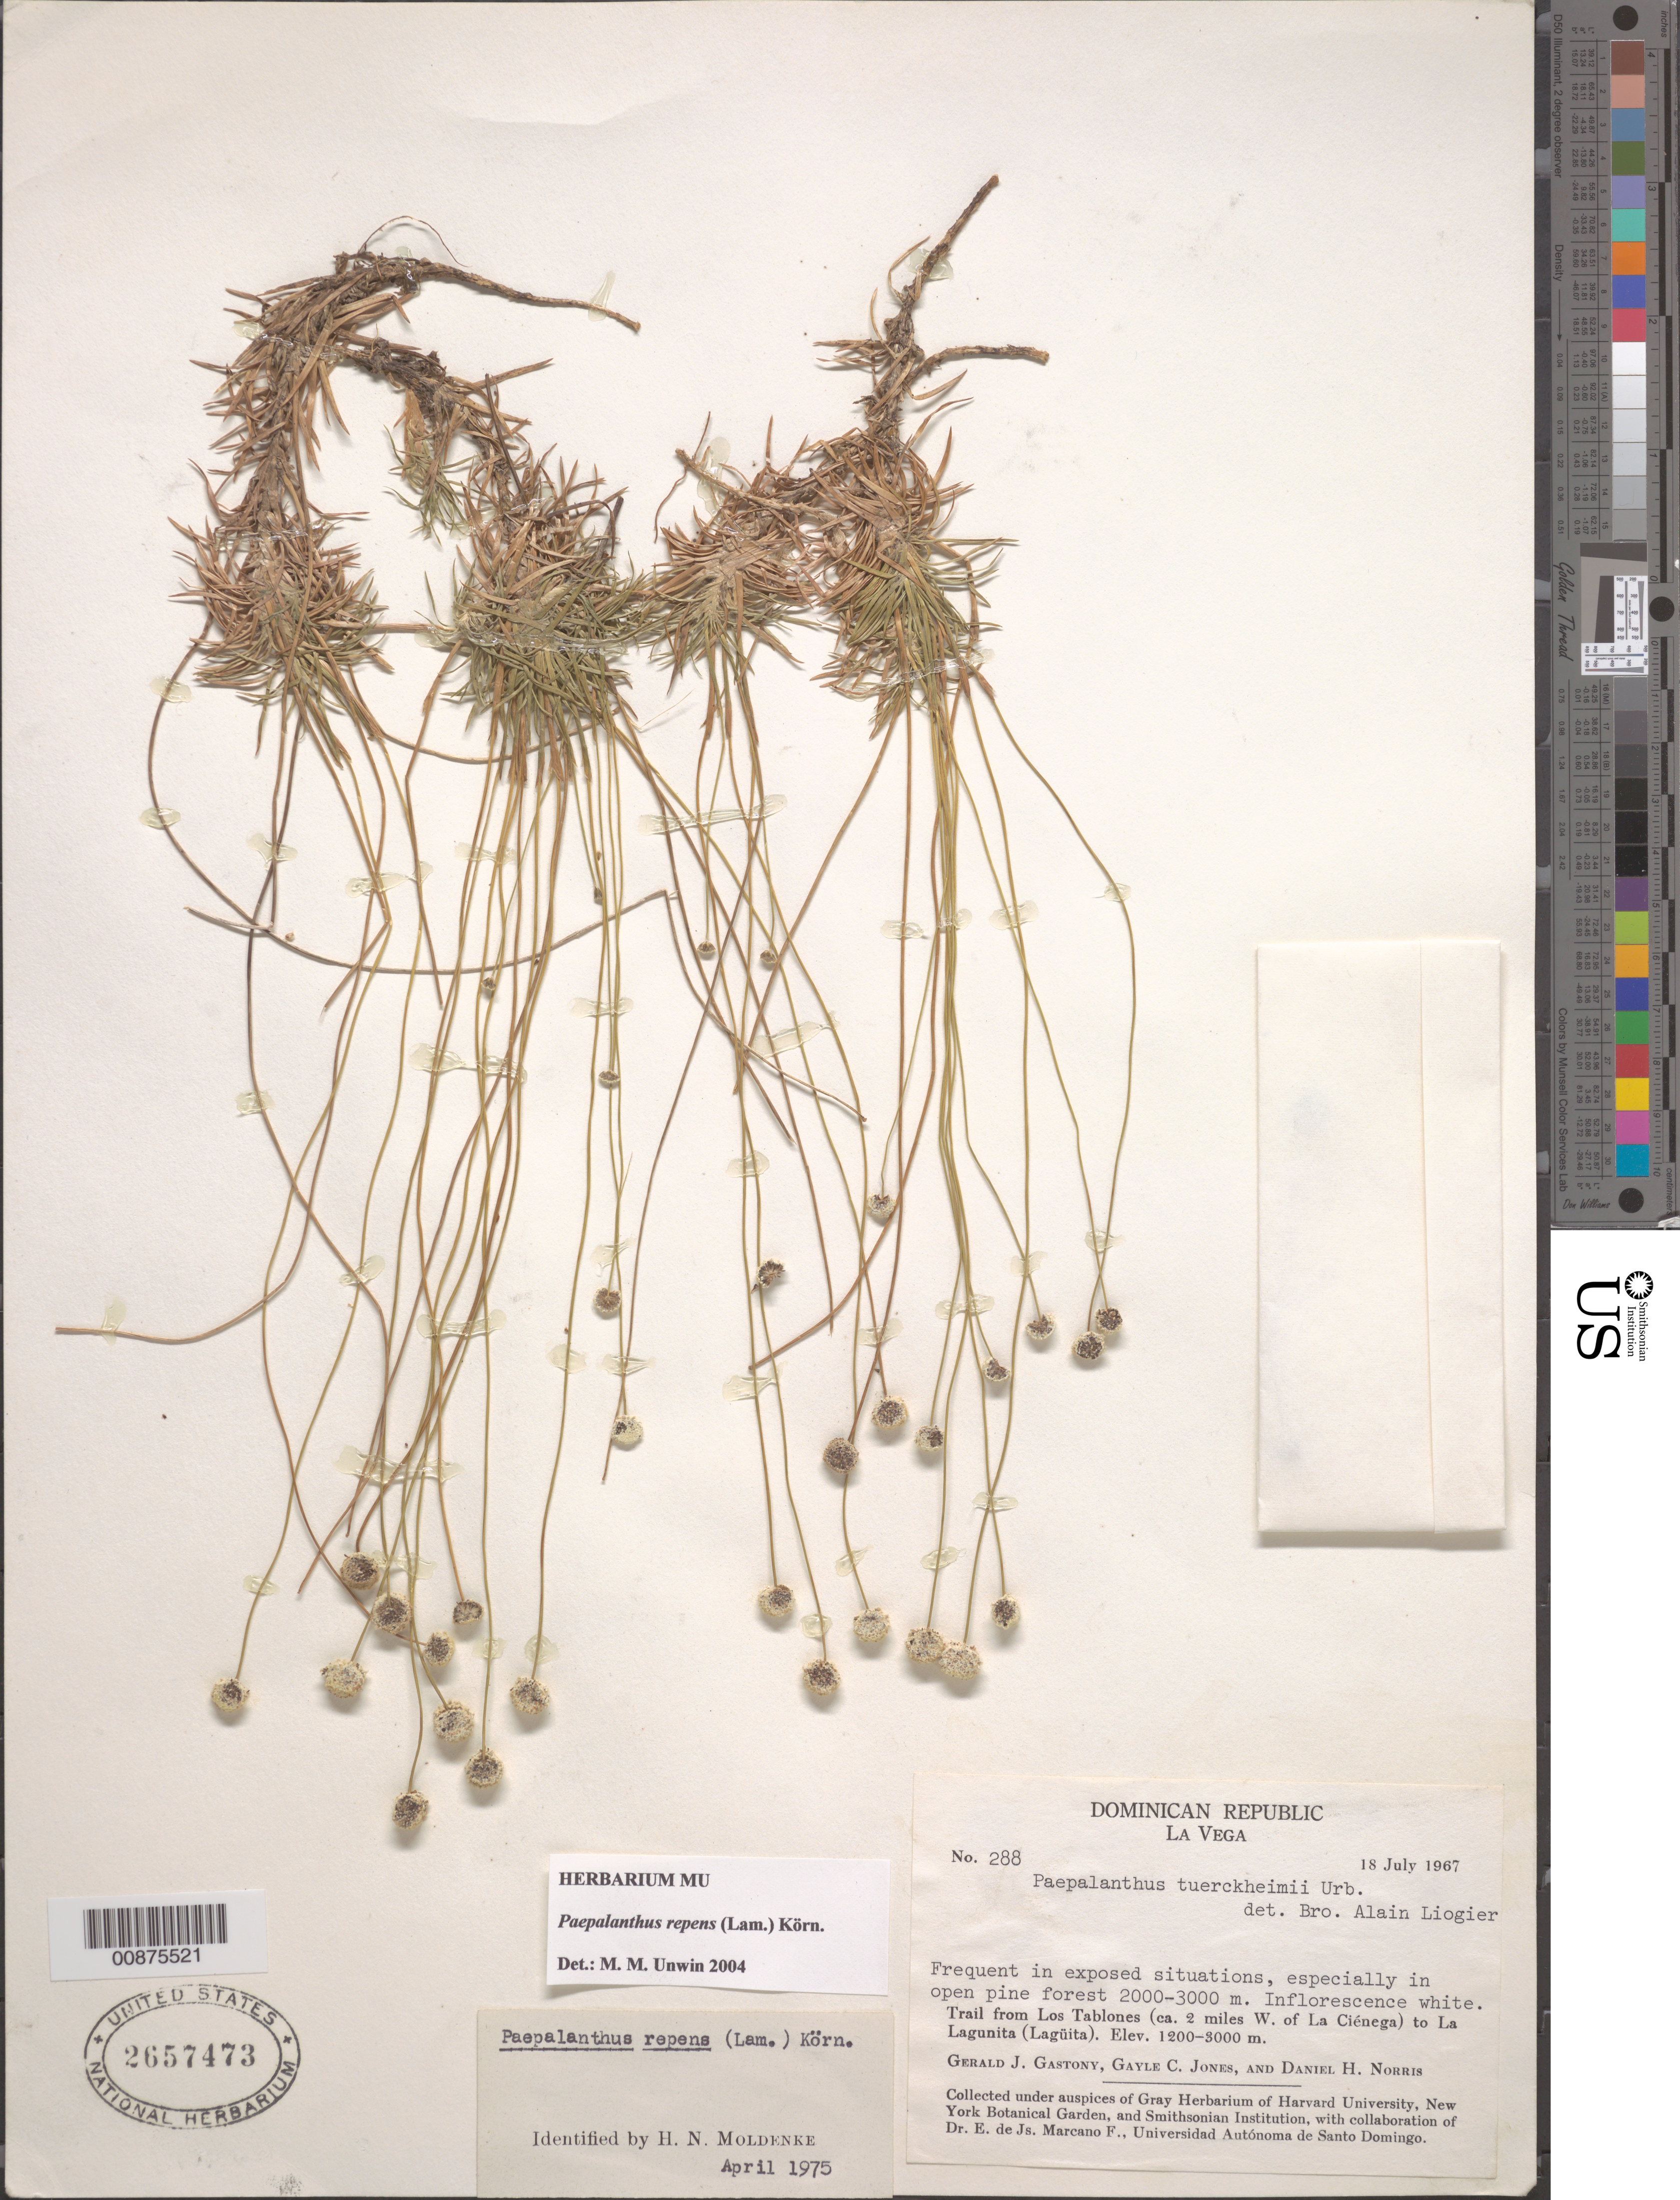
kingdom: Plantae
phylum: Tracheophyta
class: Liliopsida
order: Poales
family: Eriocaulaceae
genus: Paepalanthus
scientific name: Paepalanthus repens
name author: (Lam.) Körn.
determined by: Unwin, M. M.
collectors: G. Gastony, G. C. Jones & D. H. Norris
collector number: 288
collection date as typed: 18 Jul 1967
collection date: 1967-07-18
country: Dominican Republic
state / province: La Vega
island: Hispaniola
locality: Trail from Los Tablones (ca. 2 miles W of La Ciénaga) to La Lagunita (Lagüita)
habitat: In exposed situations, especially in open pine forest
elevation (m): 2000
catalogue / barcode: US 2657473